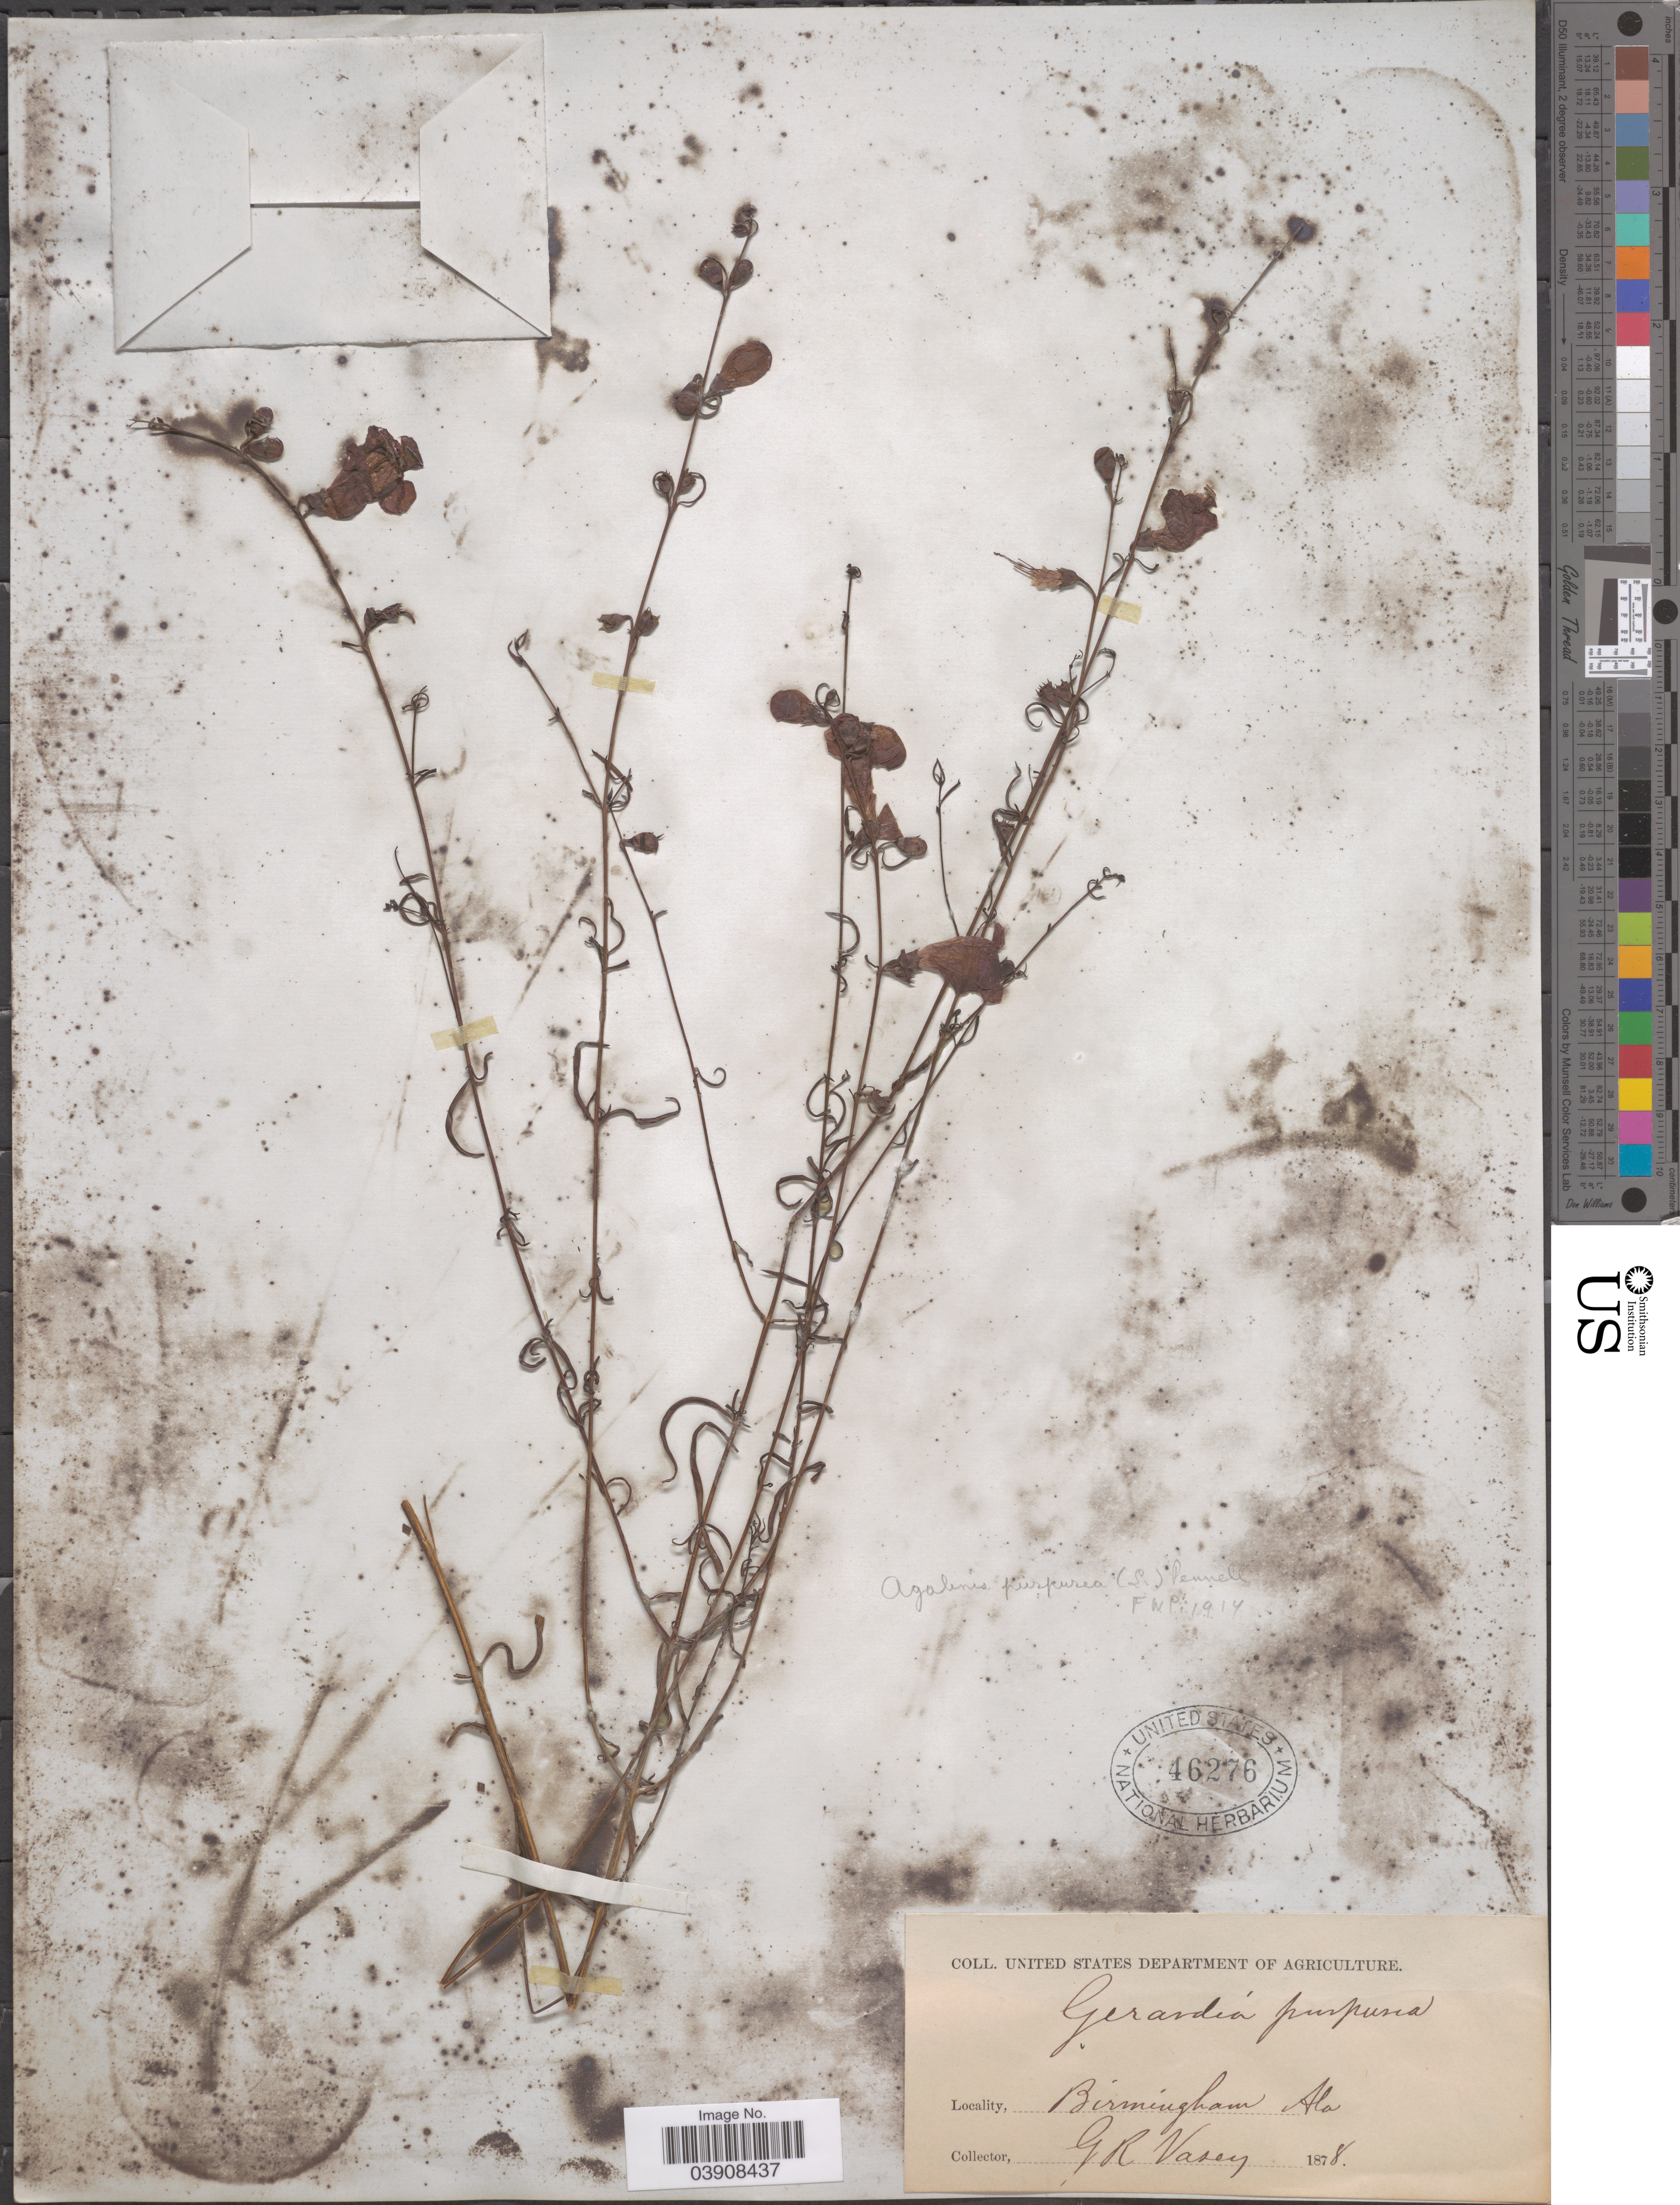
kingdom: Plantae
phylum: Tracheophyta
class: Magnoliopsida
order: Lamiales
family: Orobanchaceae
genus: Agalinis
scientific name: Agalinis purpurea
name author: (L.) Pennell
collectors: G. R. Vasey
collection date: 1878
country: United States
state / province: Alabama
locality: Birmingham.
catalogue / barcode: US 46276